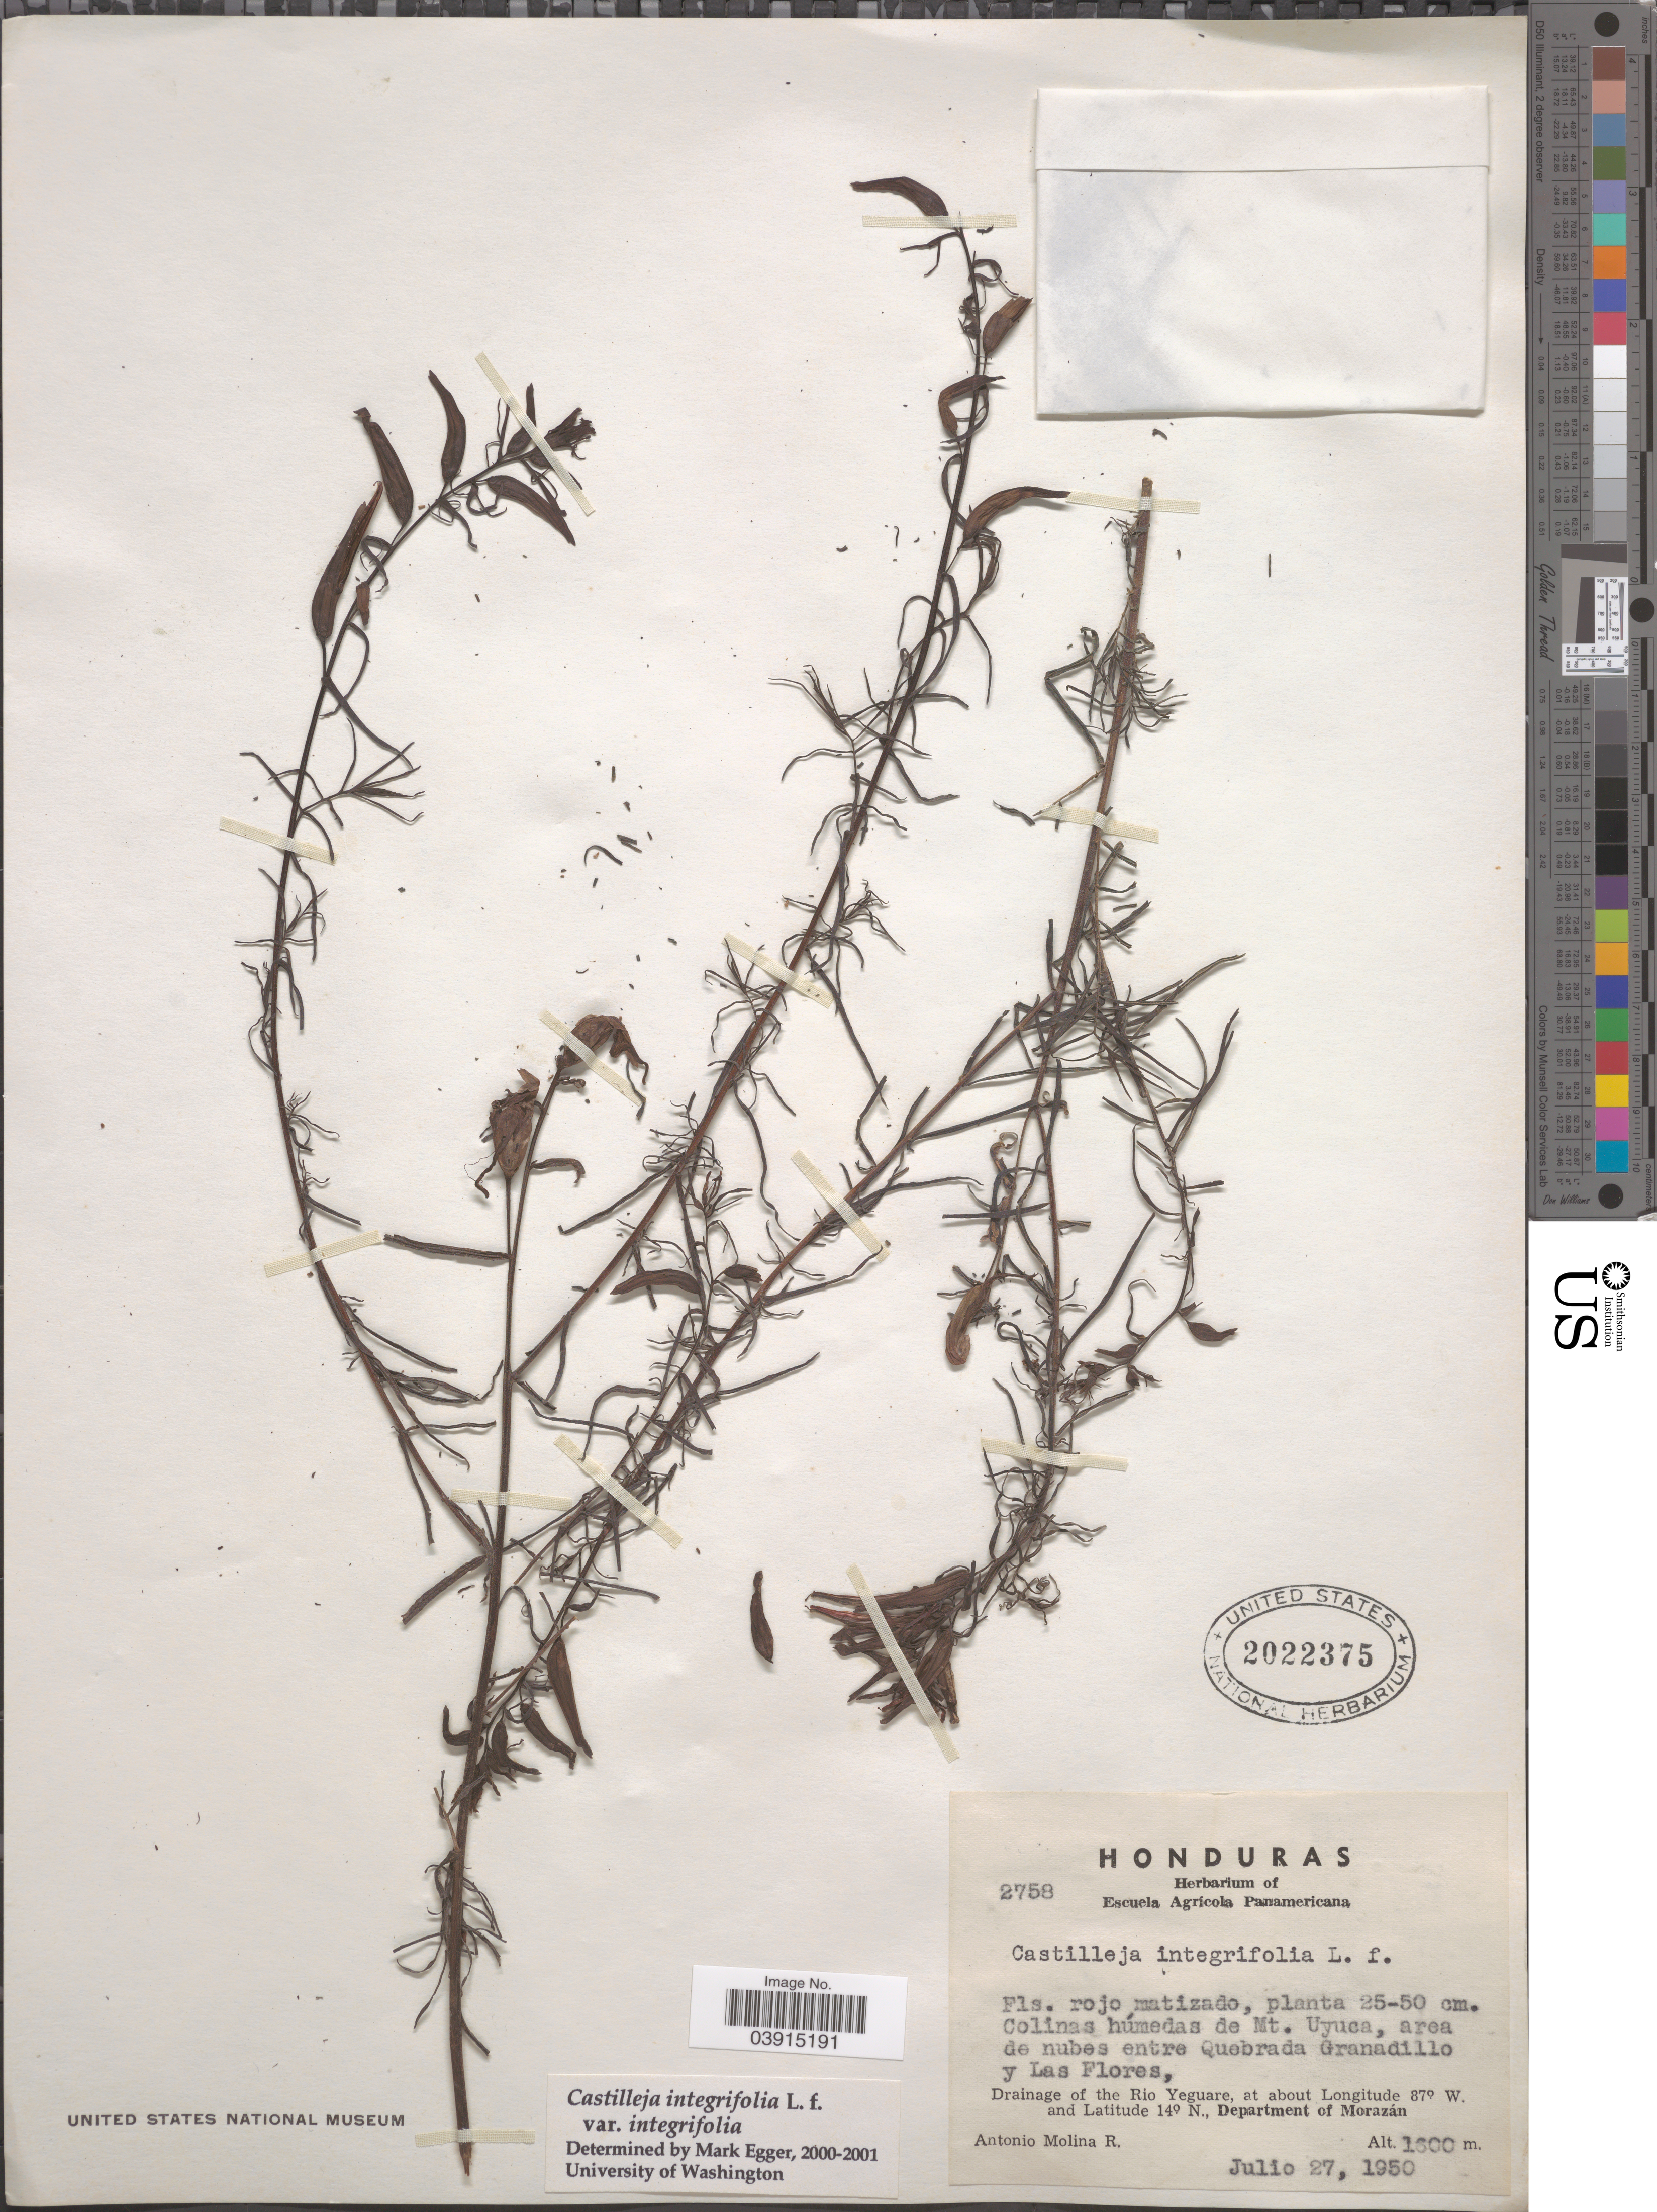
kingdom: Plantae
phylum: Tracheophyta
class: Magnoliopsida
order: Lamiales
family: Orobanchaceae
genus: Castilleja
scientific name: Castilleja integrifolia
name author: L. f.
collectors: A. Molina R.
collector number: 2758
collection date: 1950-07-27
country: Honduras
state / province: Fco. Morazán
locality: Colinas húmedas de Mt. Uyuca, area de nubes entre Quebrada Granadillo y Las Flores, Drainage of the Rio Yeguare, Department of Morazán.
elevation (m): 1600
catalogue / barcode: US 2022375